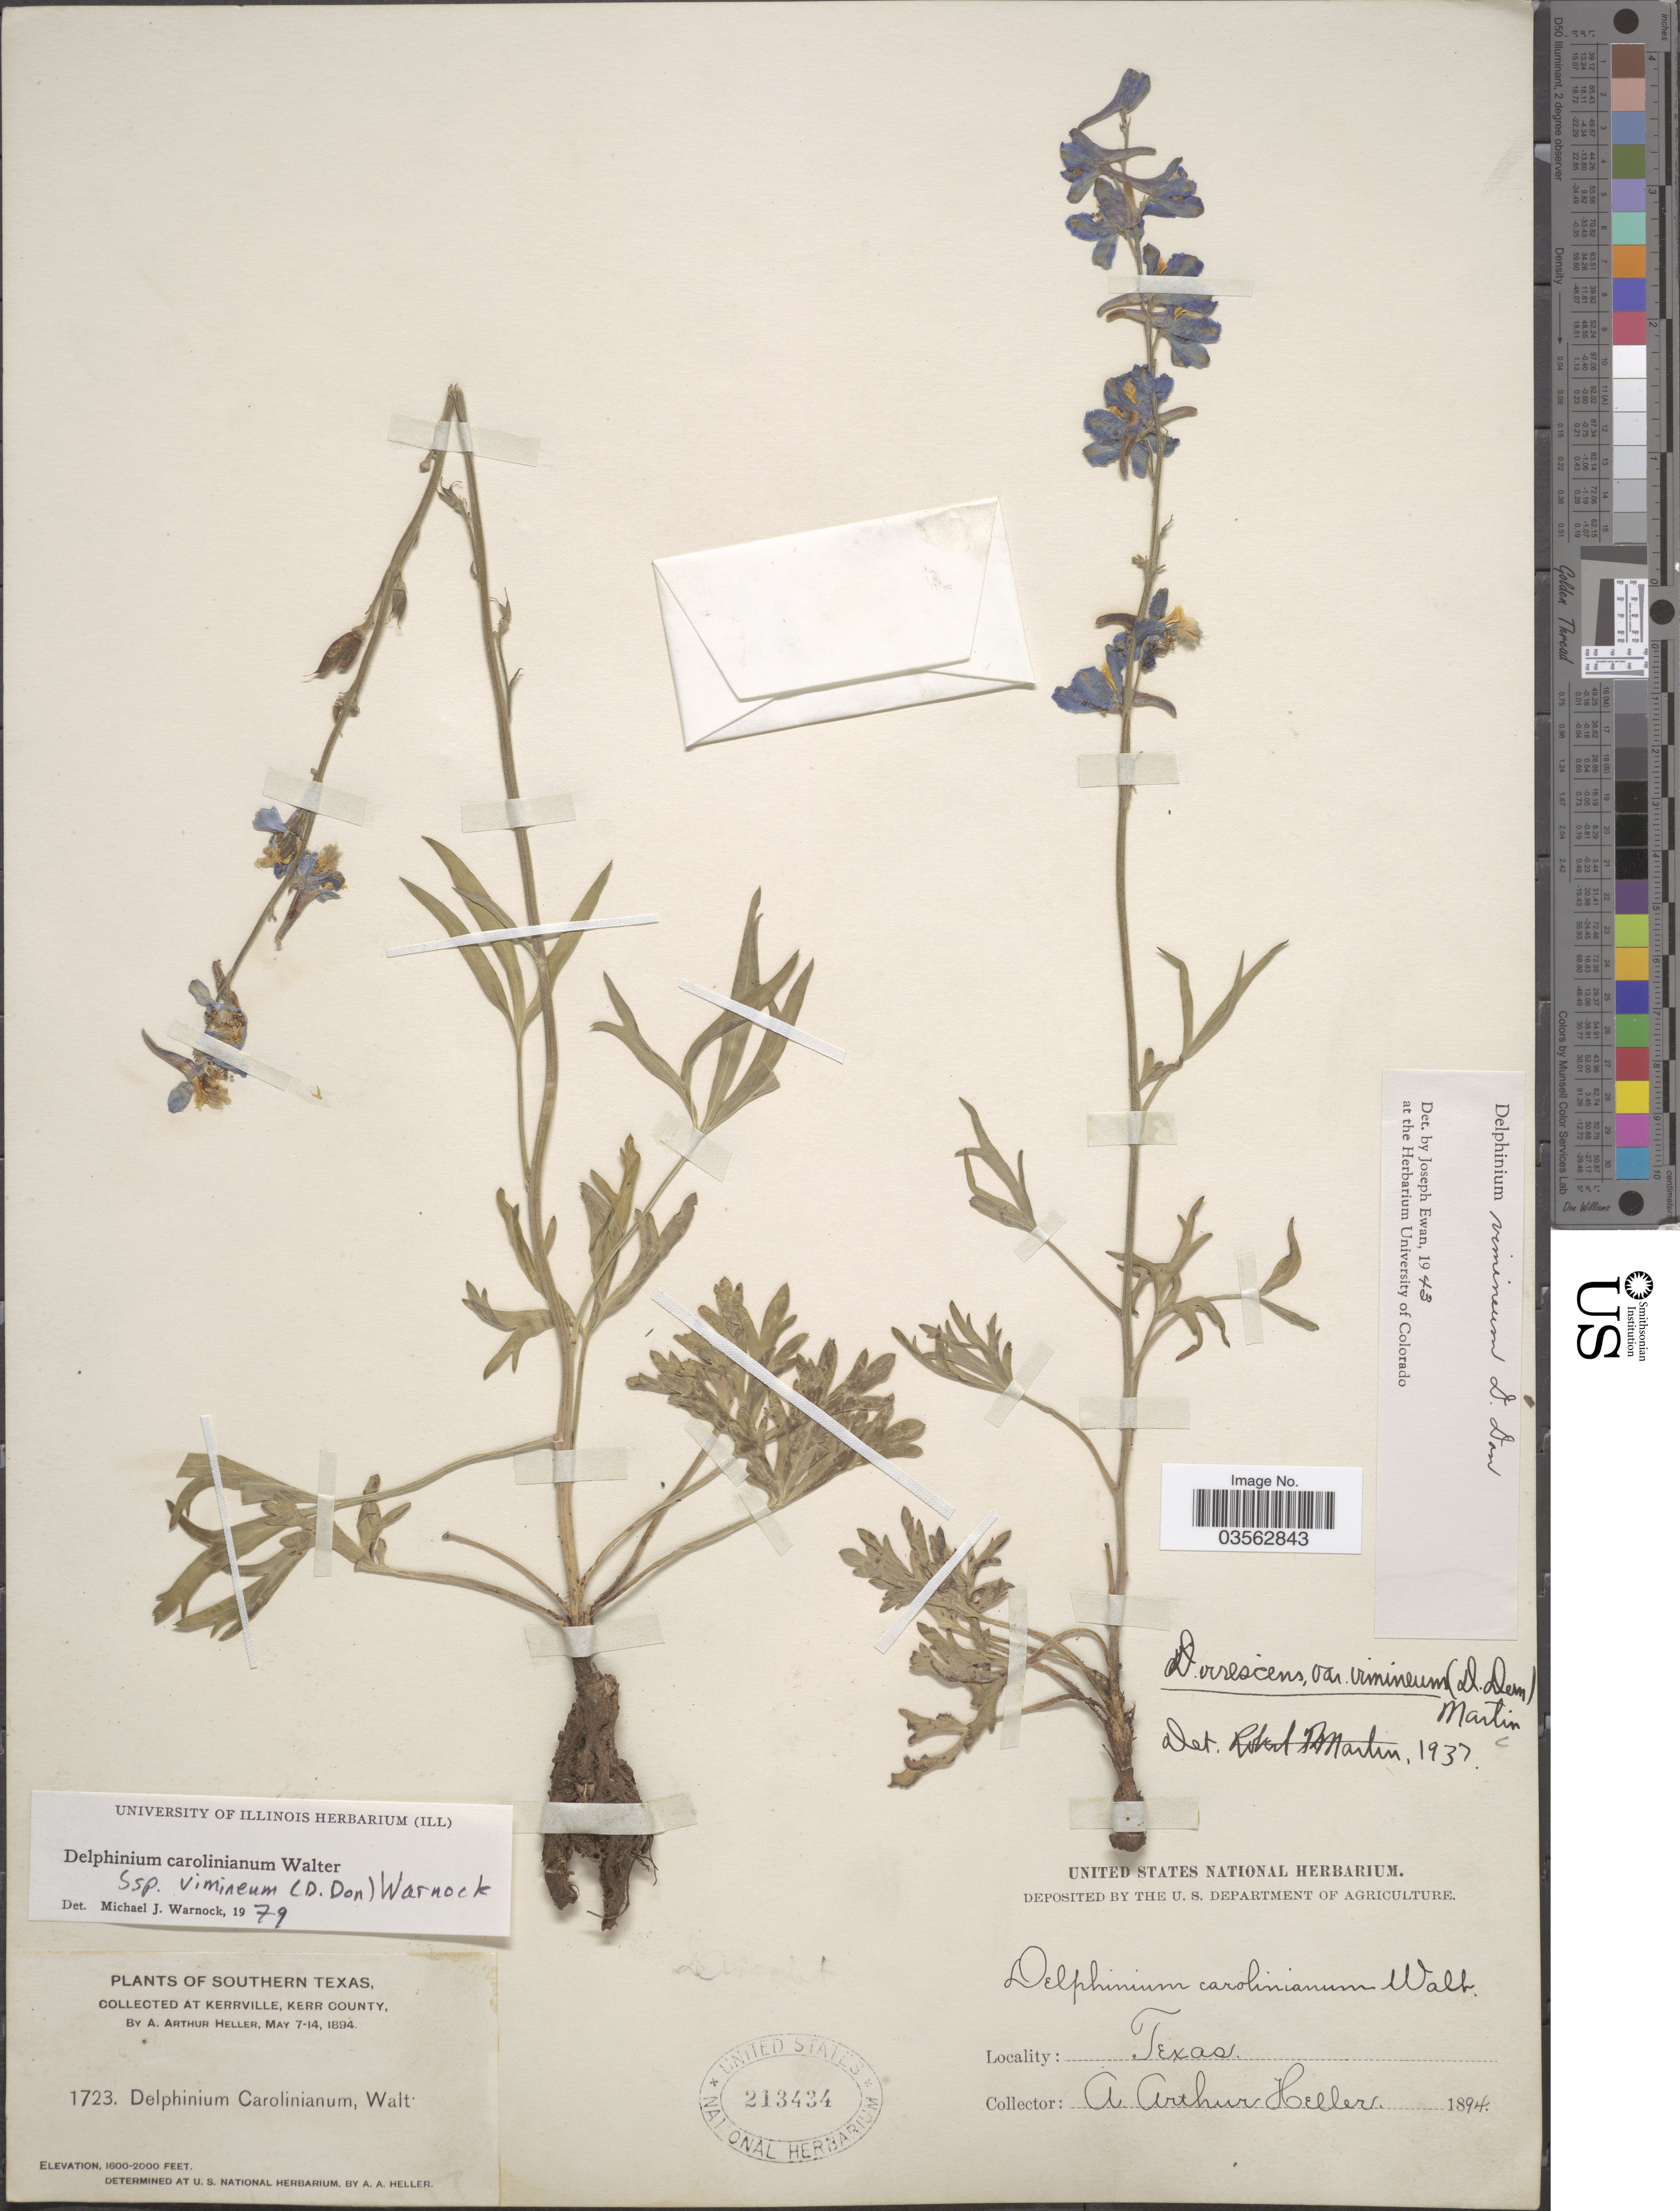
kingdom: Plantae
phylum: Tracheophyta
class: Magnoliopsida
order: Ranunculales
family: Ranunculaceae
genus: Delphinium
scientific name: Delphinium carolinianum subsp. vimineum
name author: Walter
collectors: A. A. Heller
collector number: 1723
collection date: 1894-05-07/1894-05-14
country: United States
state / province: Texas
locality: Southern Texas. Kerrville, Kerr County.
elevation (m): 488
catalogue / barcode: US 213434